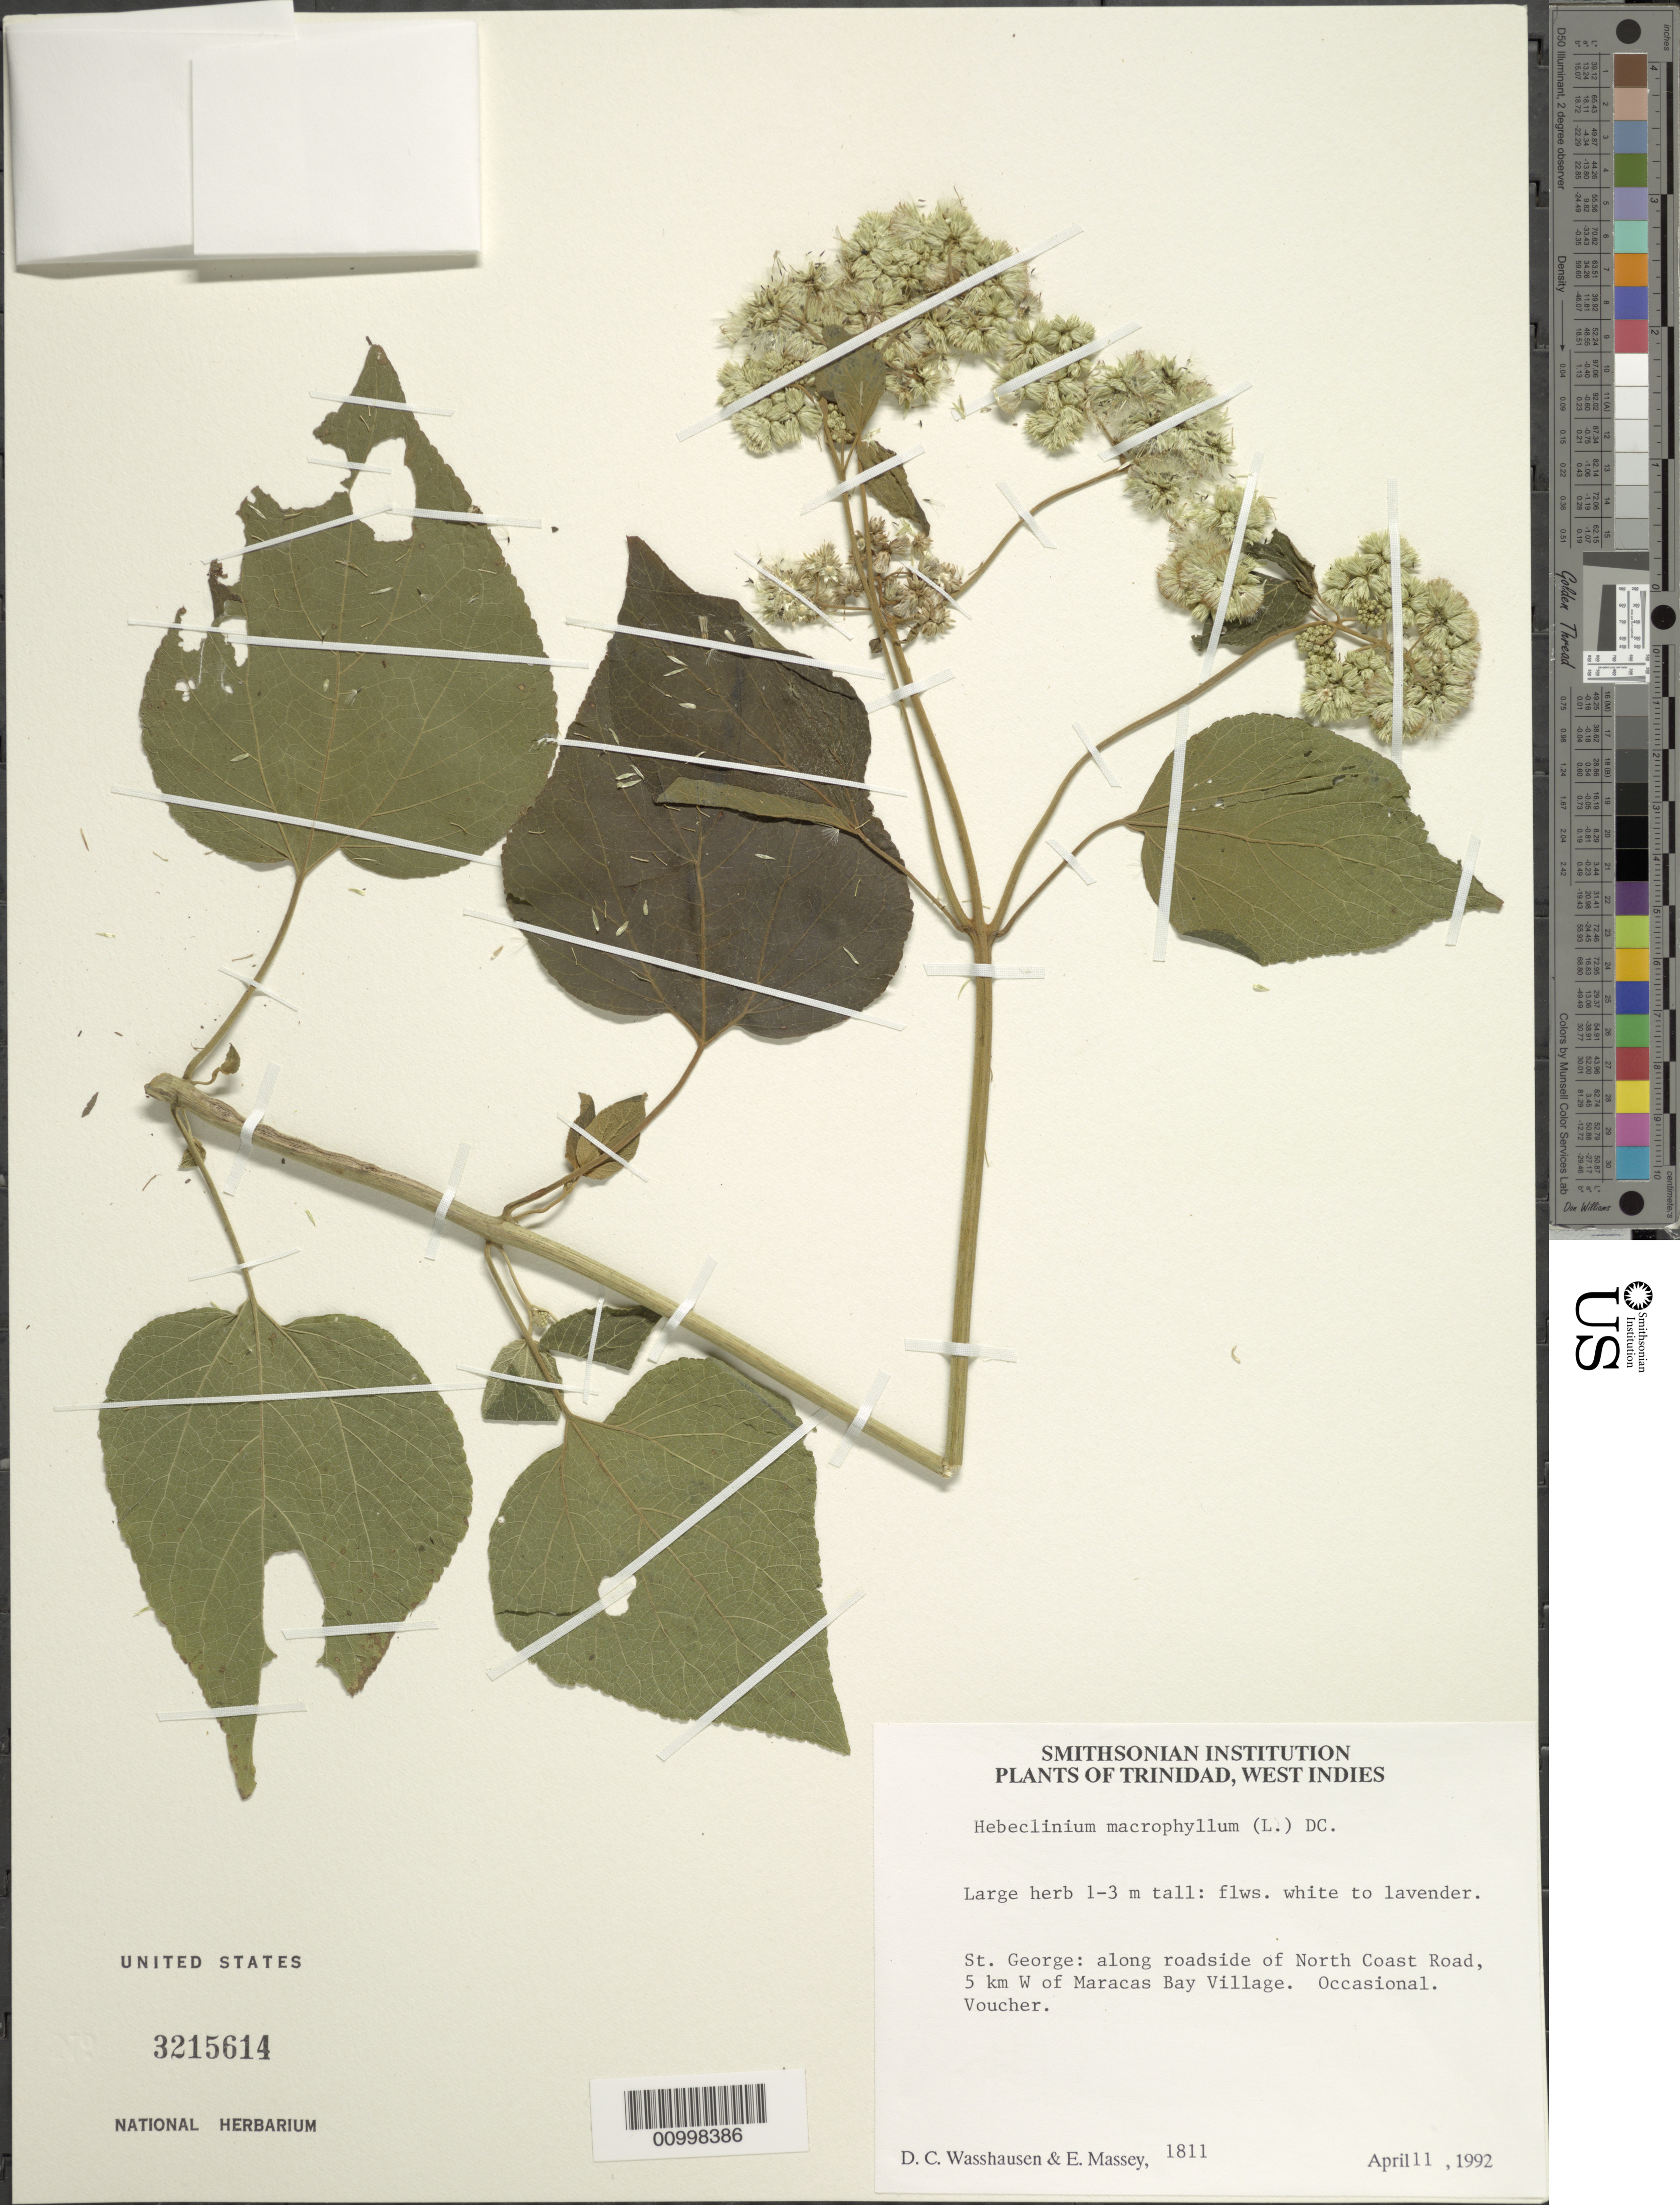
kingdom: Plantae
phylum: Tracheophyta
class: Magnoliopsida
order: Asterales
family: Asteraceae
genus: Hebeclinium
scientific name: Hebeclinium macrophyllum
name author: (L.) DC.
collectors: D. C. Wasshausen & E. Massey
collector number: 1811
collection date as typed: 11 Apr 1992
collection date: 1992-04-11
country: Trinidad and Tobago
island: Trinidad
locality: St. George, along roadside of North Coast Road, 5 km west of maracas Bay Village. Occasional.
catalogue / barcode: US 3215614